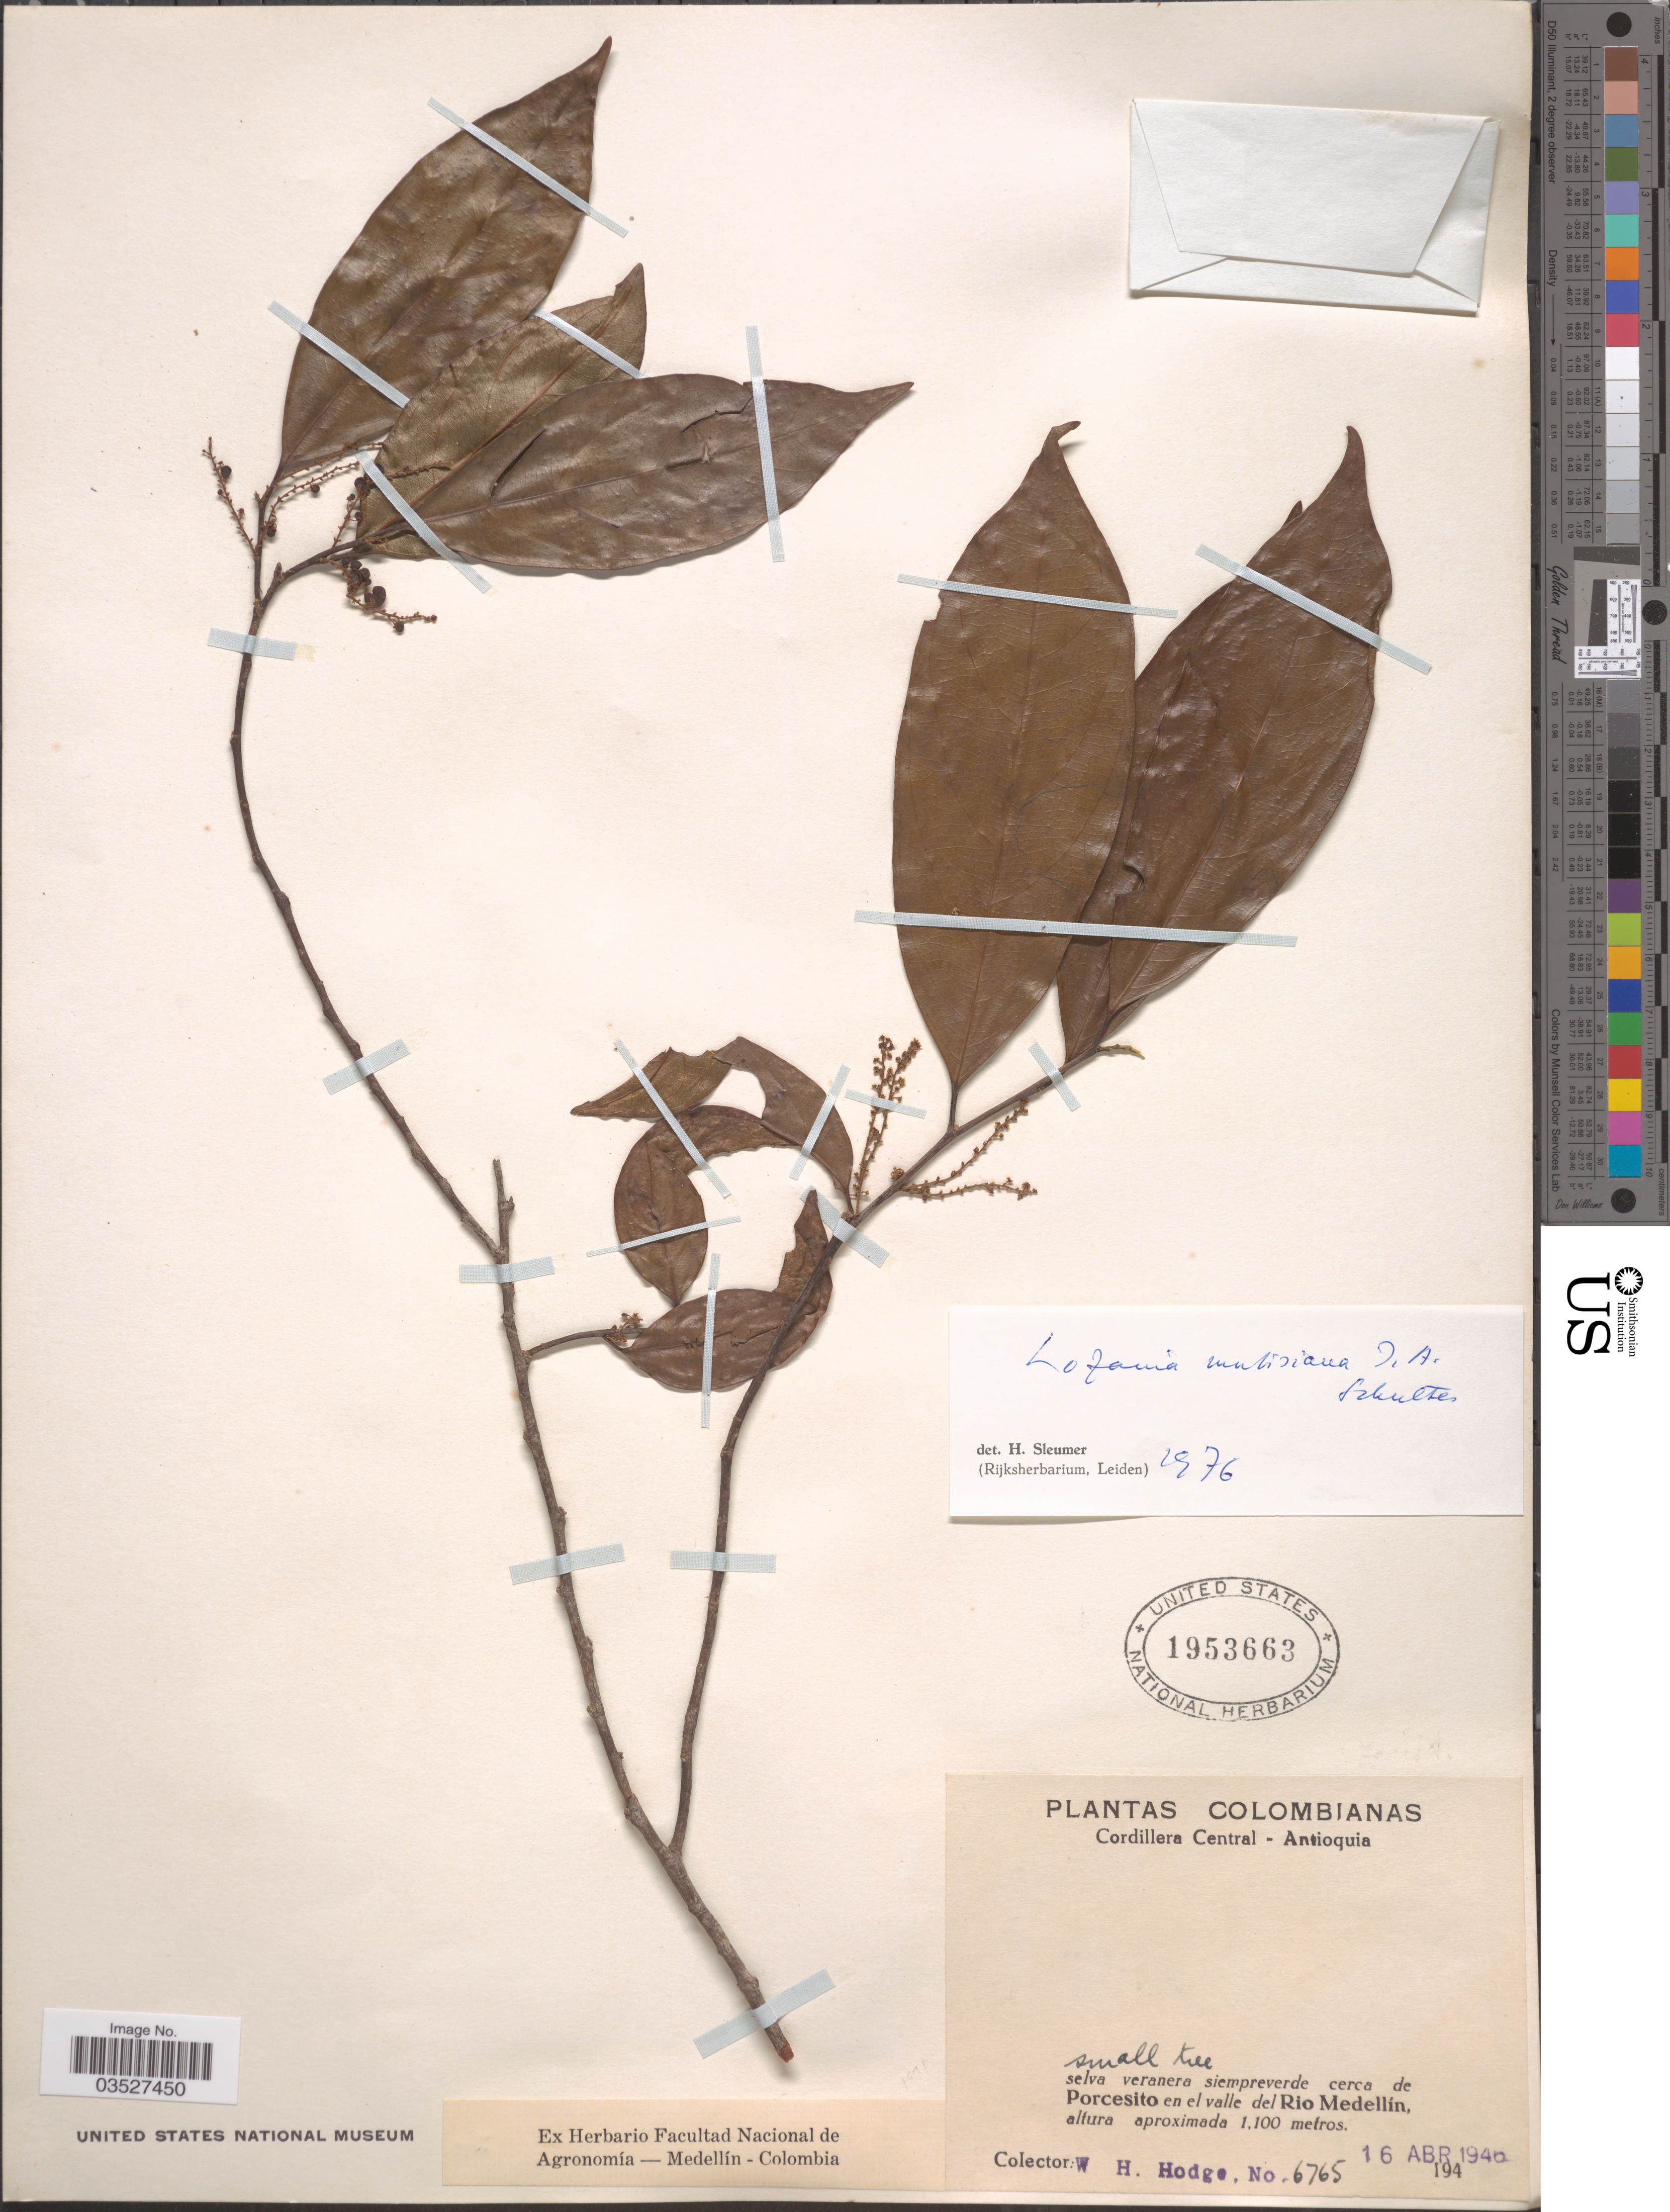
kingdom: Plantae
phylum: Tracheophyta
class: Magnoliopsida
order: Malpighiales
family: Lacistemataceae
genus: Lozania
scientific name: Lozania mutisiana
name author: Schult. in Roem. & Schult.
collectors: W. Hodge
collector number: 6765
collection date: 1946-04-16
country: Colombia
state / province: Antioquia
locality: Cordillera Central. Siempreverde cerca de Porcesito en el valle del Rio Medellín.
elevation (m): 1100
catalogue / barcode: US 1953663